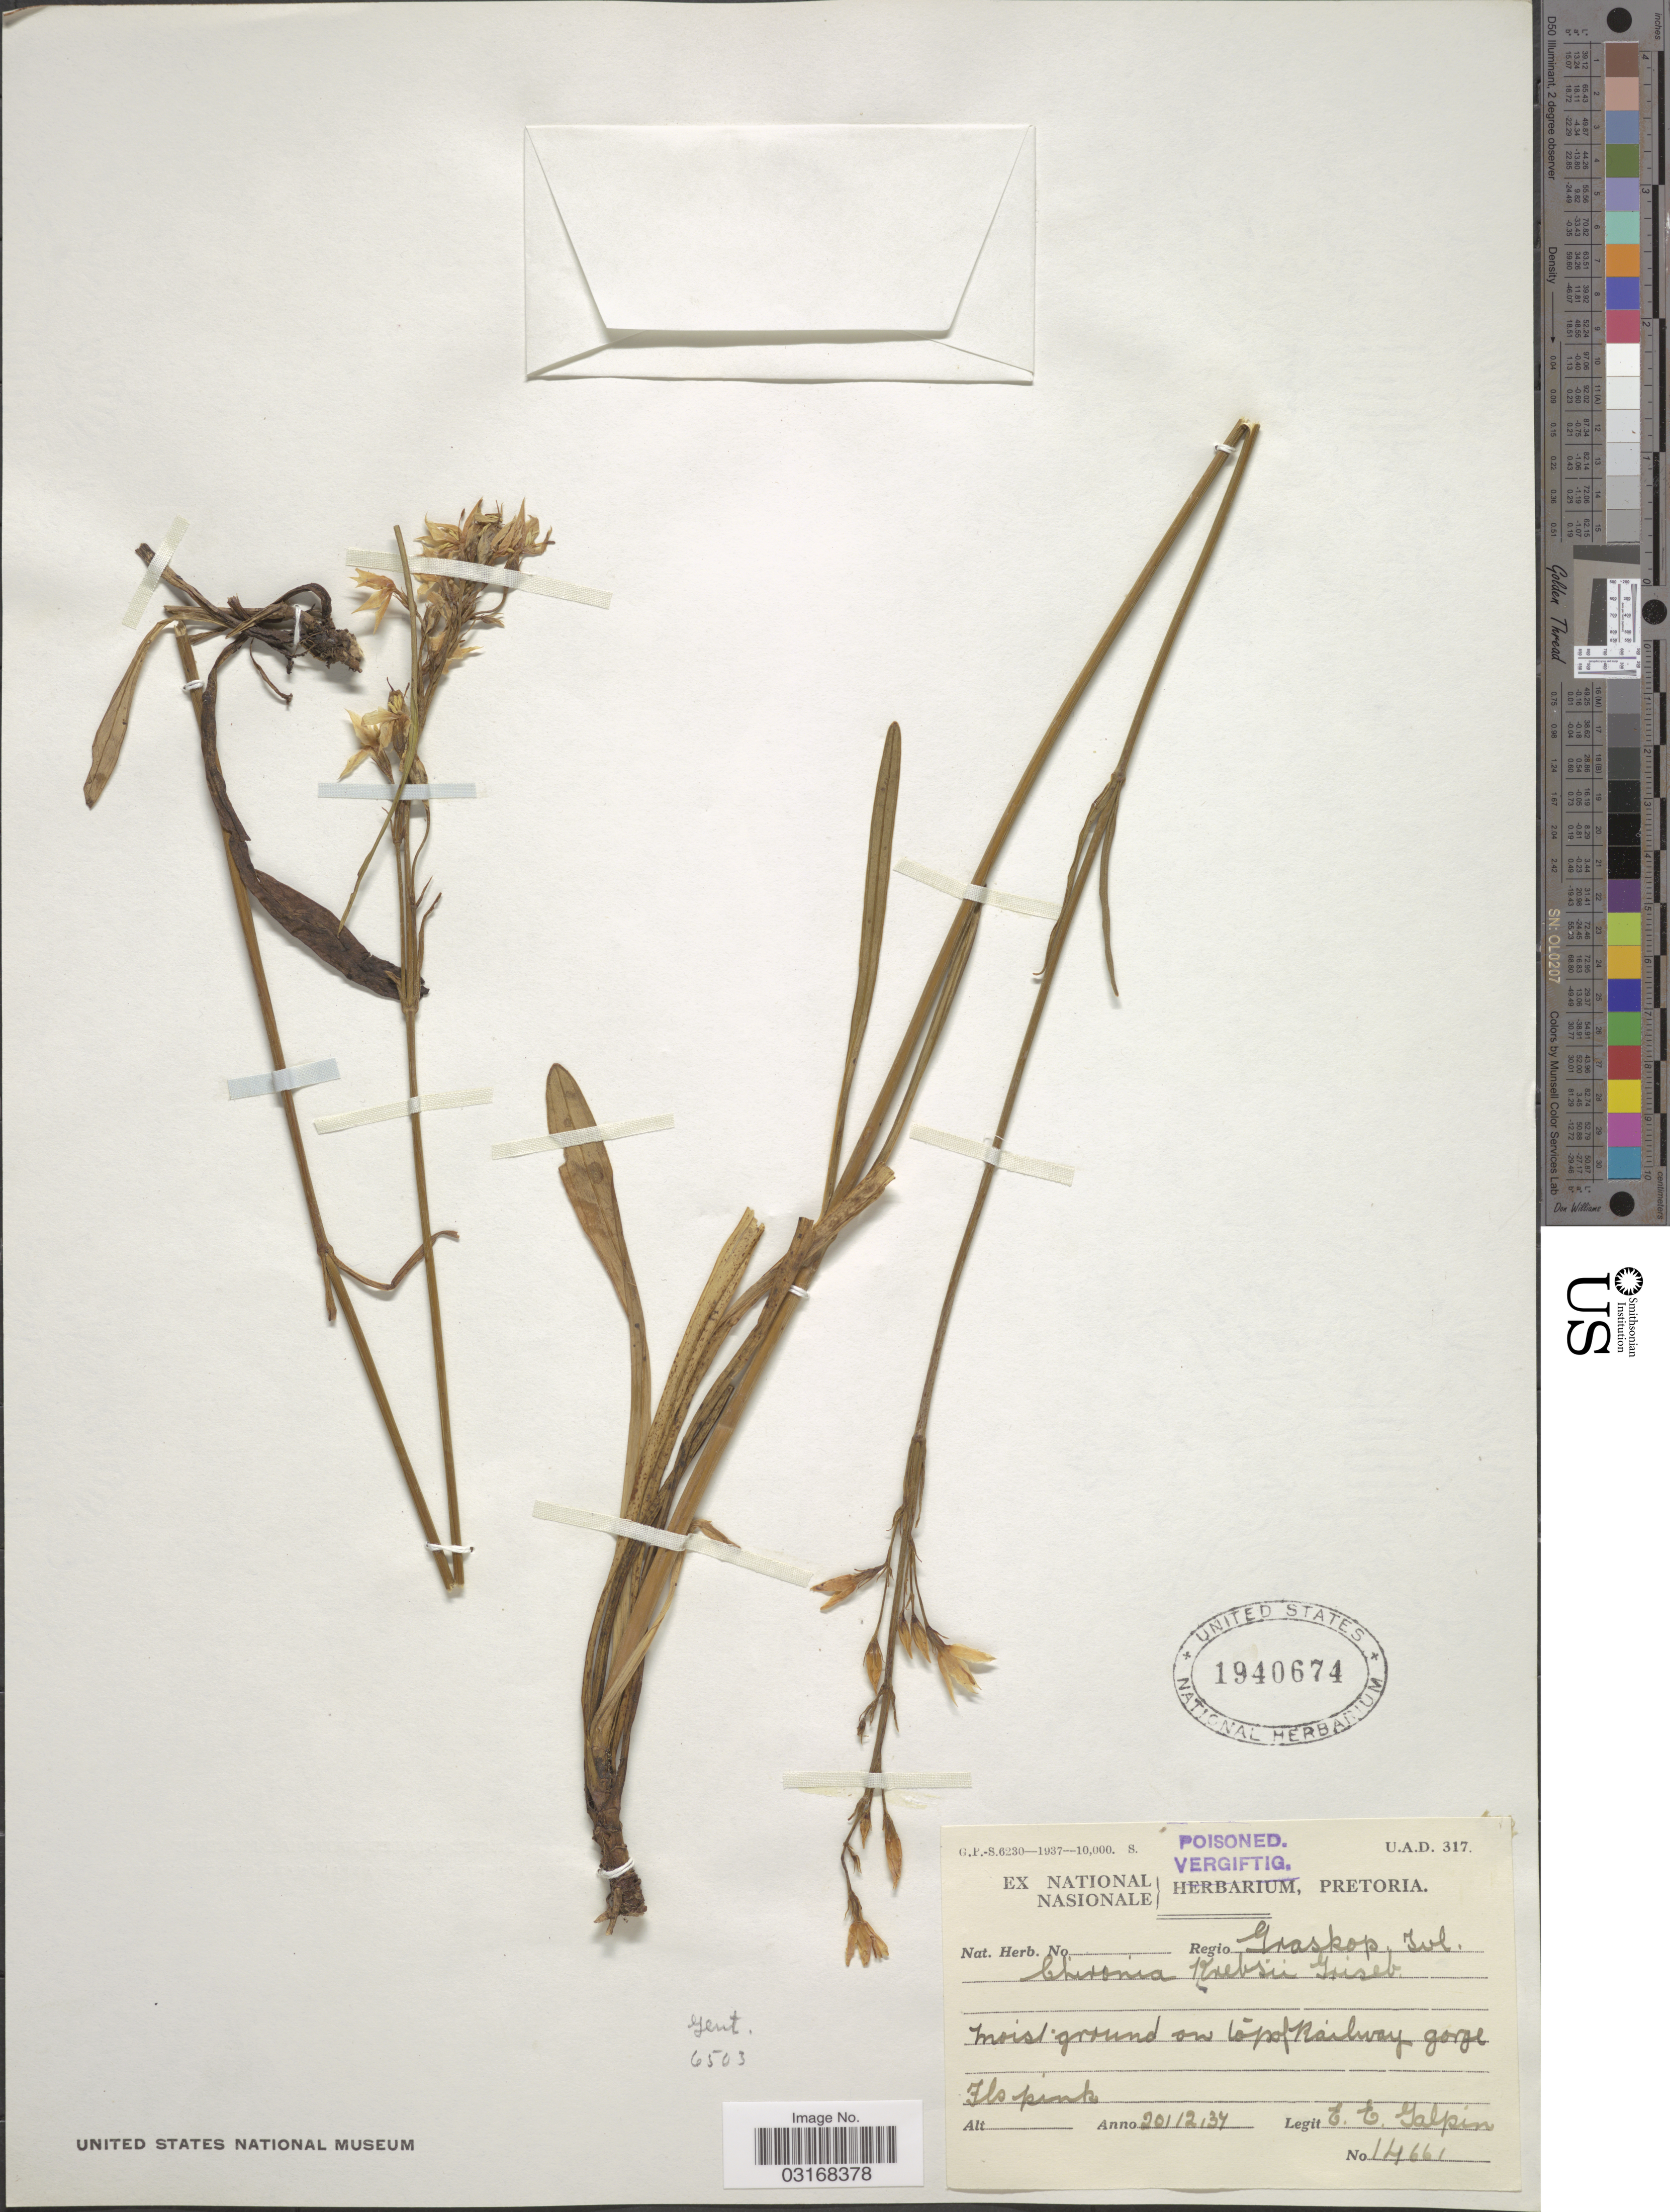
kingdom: Plantae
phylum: Tracheophyta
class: Magnoliopsida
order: Gentianales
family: Gentianaceae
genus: Chironia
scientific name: Chironia krebsii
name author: Griseb.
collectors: E. Galpin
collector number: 14661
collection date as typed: Transcribed d/m/y: 20/12/37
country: South Africa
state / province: Mpumalanga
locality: Regio Graskop, Tvl. On top of Railway gorge.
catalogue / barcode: US 1940674